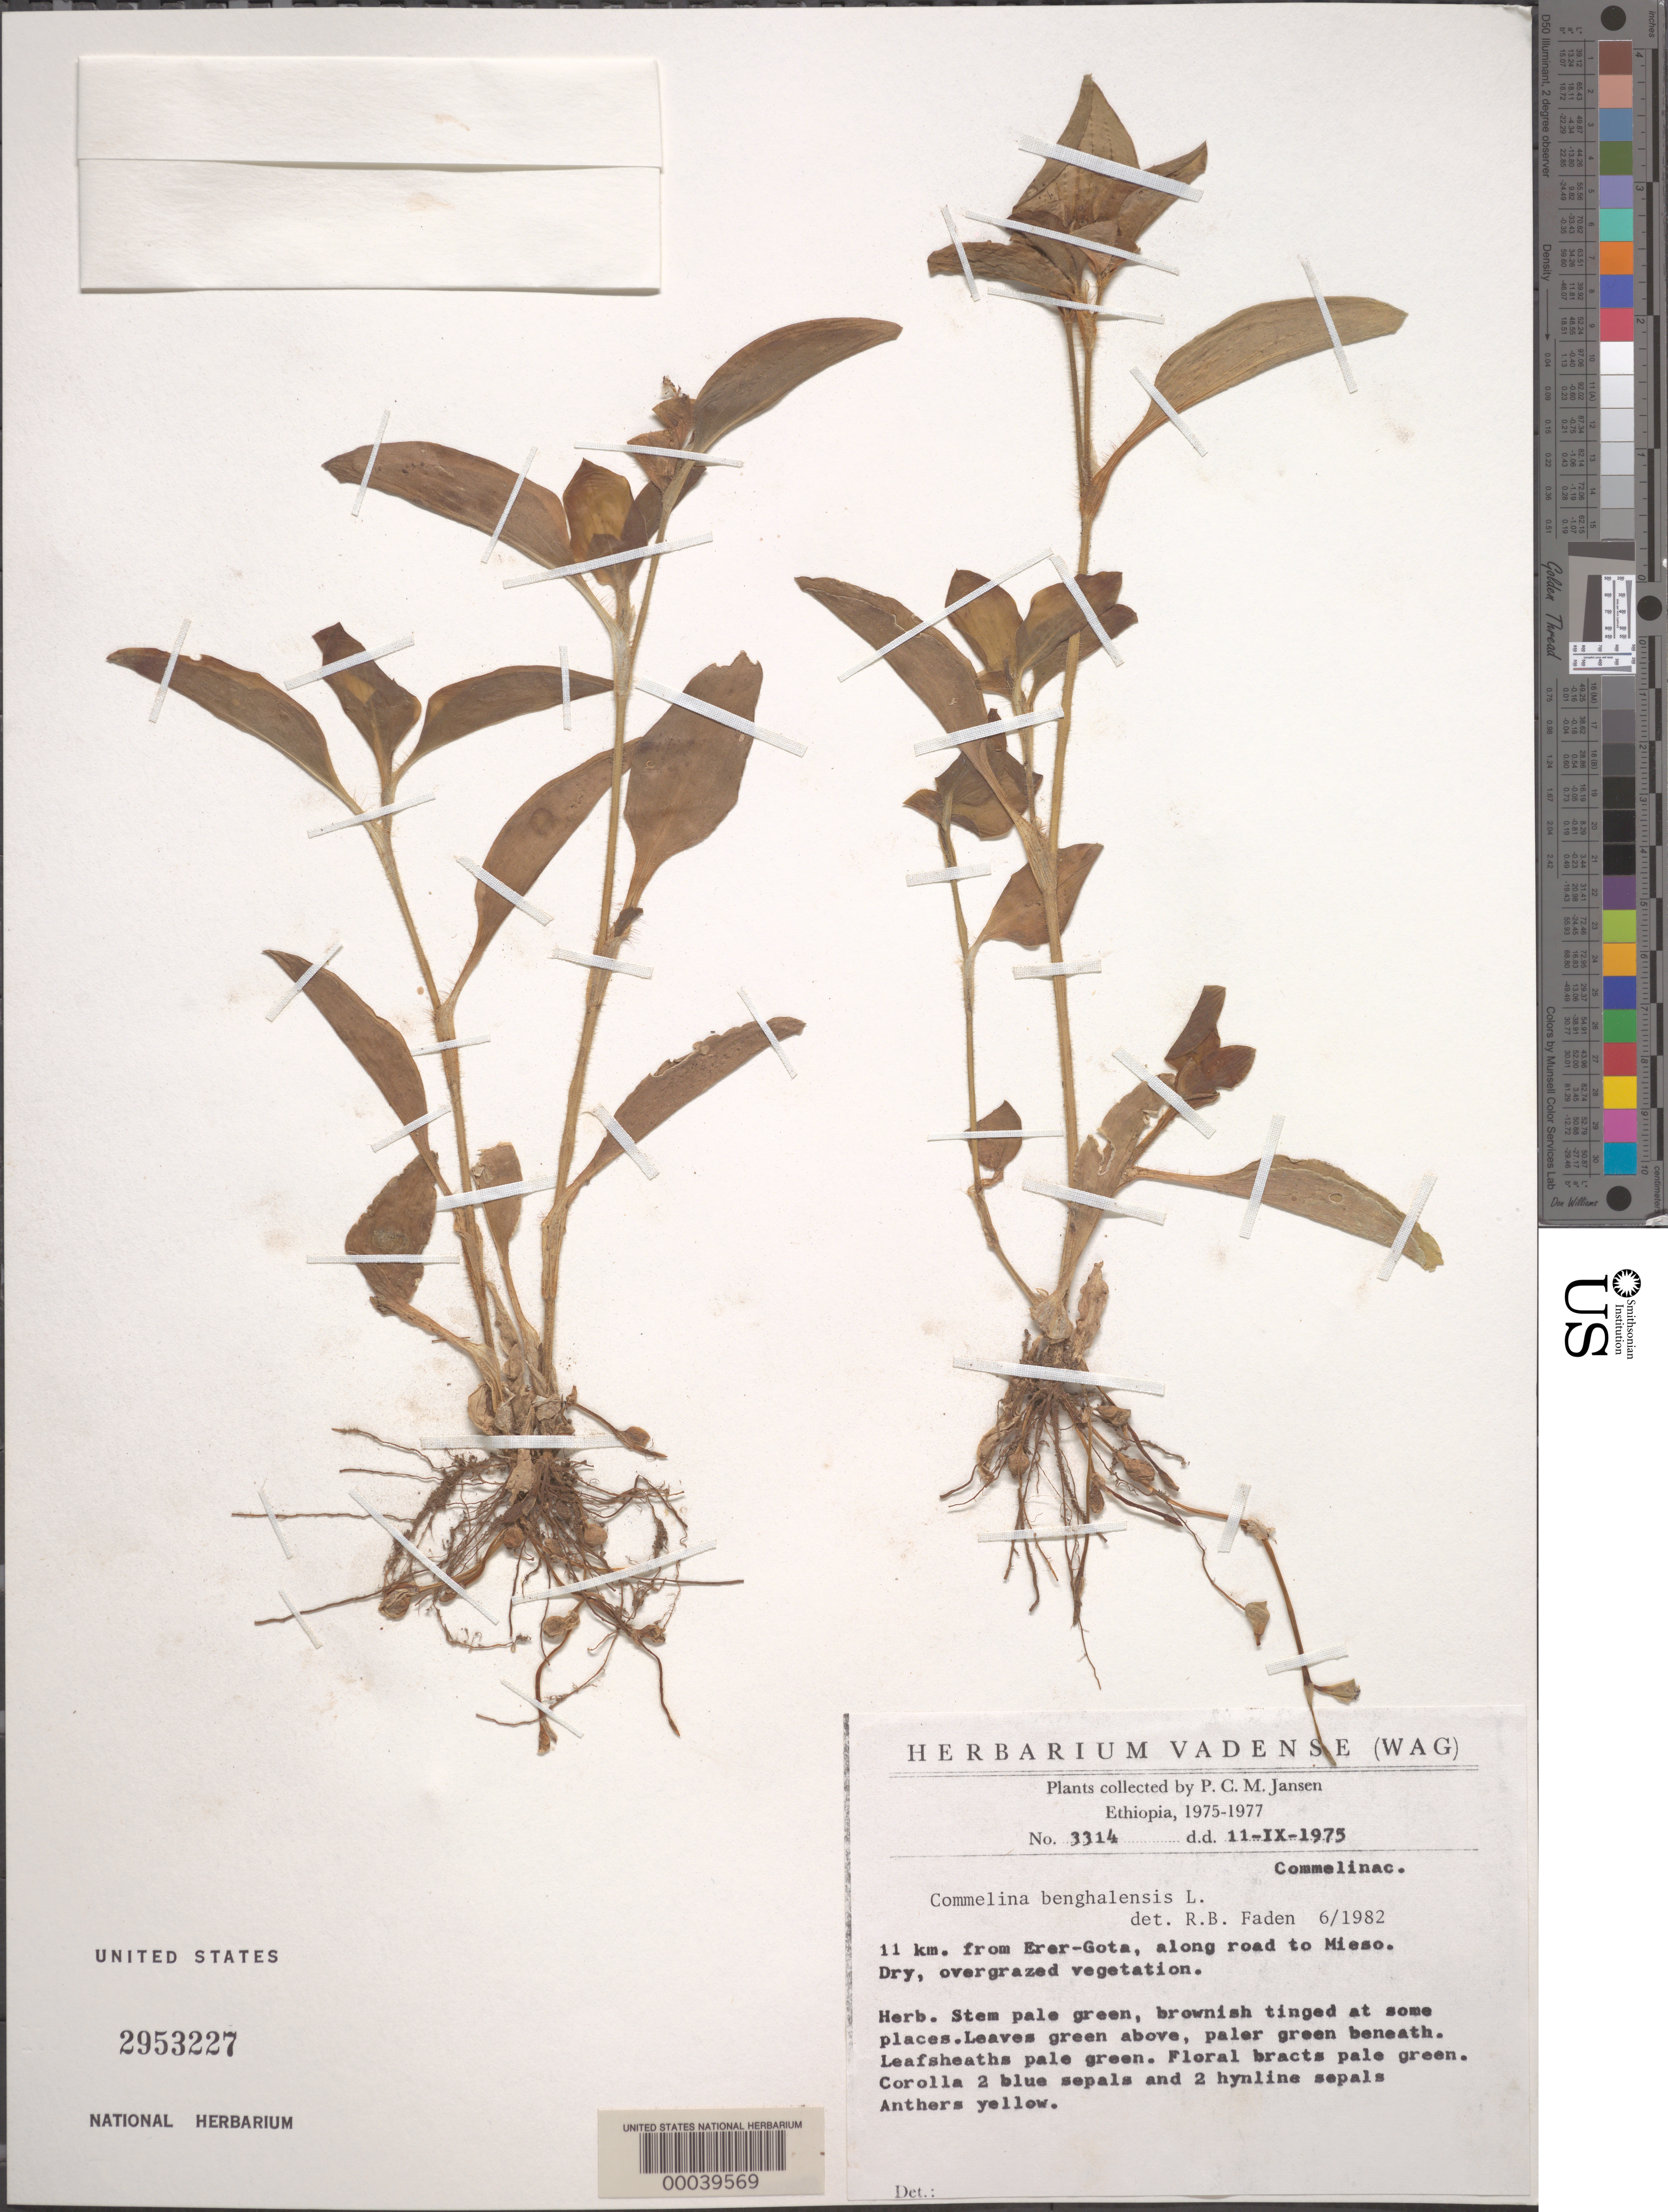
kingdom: Plantae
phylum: Tracheophyta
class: Liliopsida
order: Commelinales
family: Commelinaceae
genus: Commelina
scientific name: Commelina benghalensis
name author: L.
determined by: Faden, Robert B., (US), Smithsonian Institution - National Museum of Natural History (UNITED STATES)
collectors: P. Jansen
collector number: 3314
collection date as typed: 11 Sep 1975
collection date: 1975-09-11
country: Ethiopia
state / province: Harari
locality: Erer-gota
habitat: Dry, overgrazed area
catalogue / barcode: US 2953227